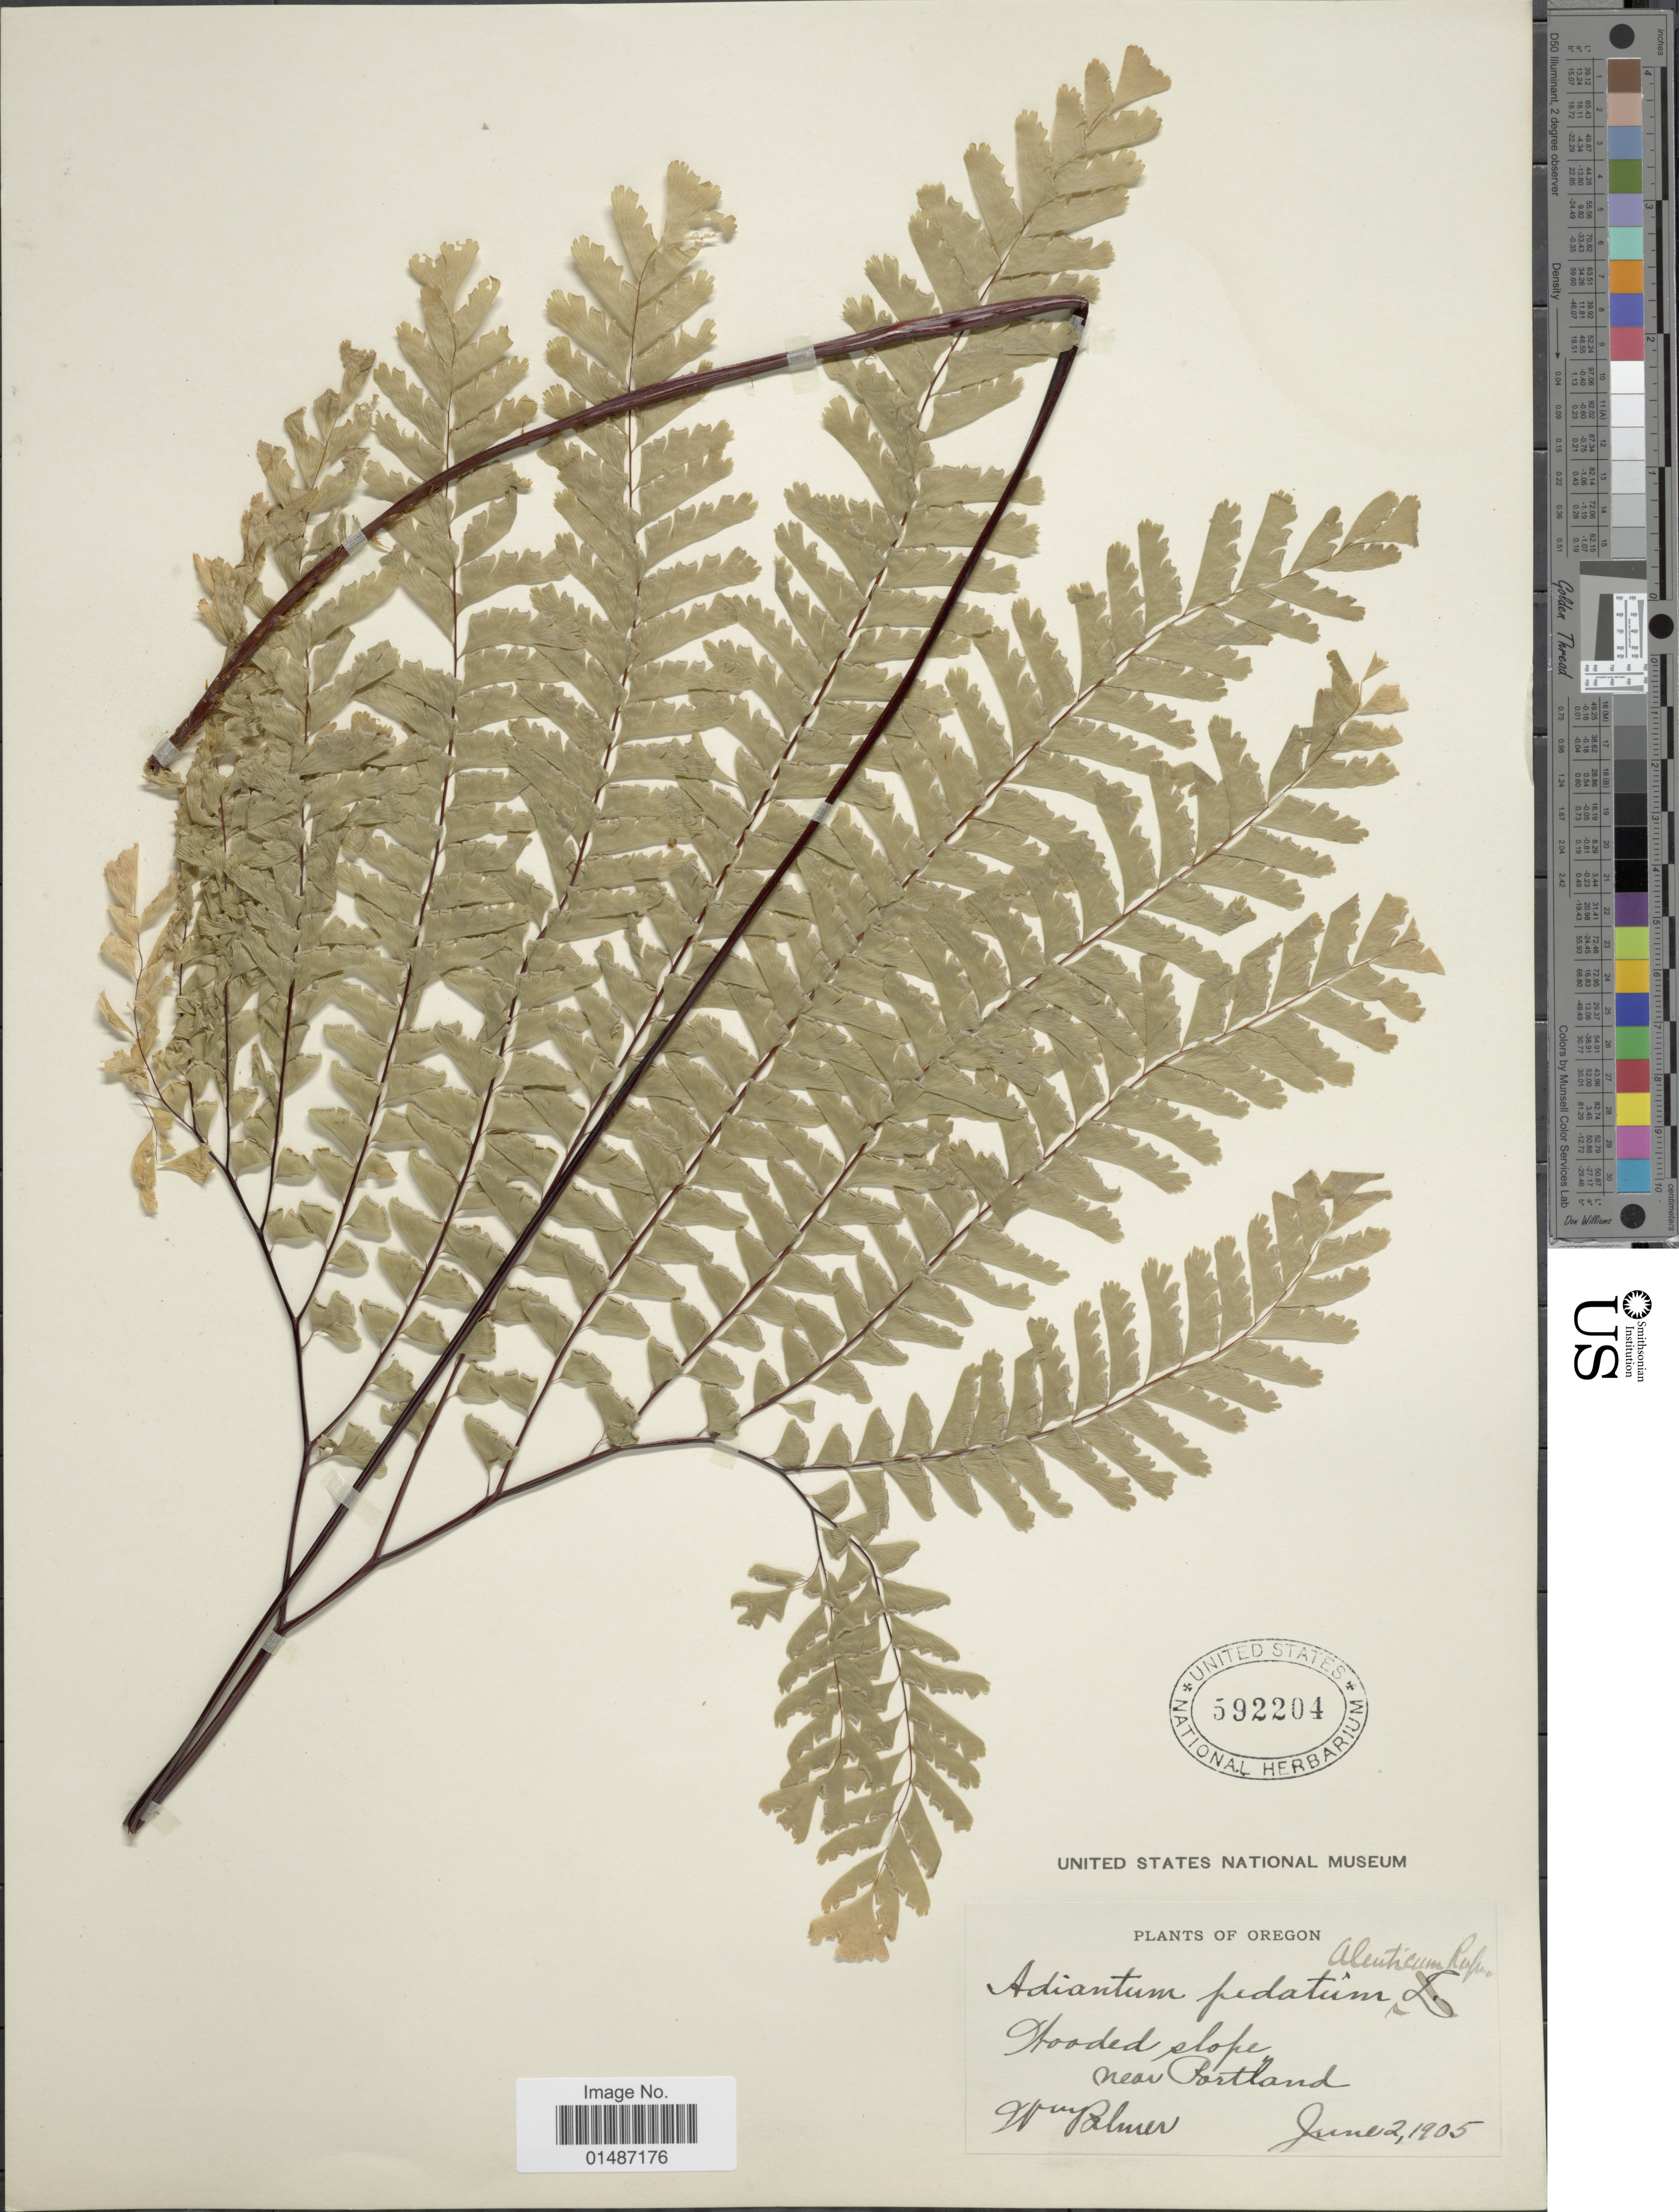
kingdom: Plantae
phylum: Tracheophyta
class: Polypodiopsida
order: Polypodiales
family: Pteridaceae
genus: Adiantum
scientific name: Adiantum pedatum subsp. aleuticum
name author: (Rupr.) Calder & Roy L. Taylor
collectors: W. Palmer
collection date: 1905-06-02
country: United States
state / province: Oregon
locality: Wooded slope near Portland.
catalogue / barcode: US 592204